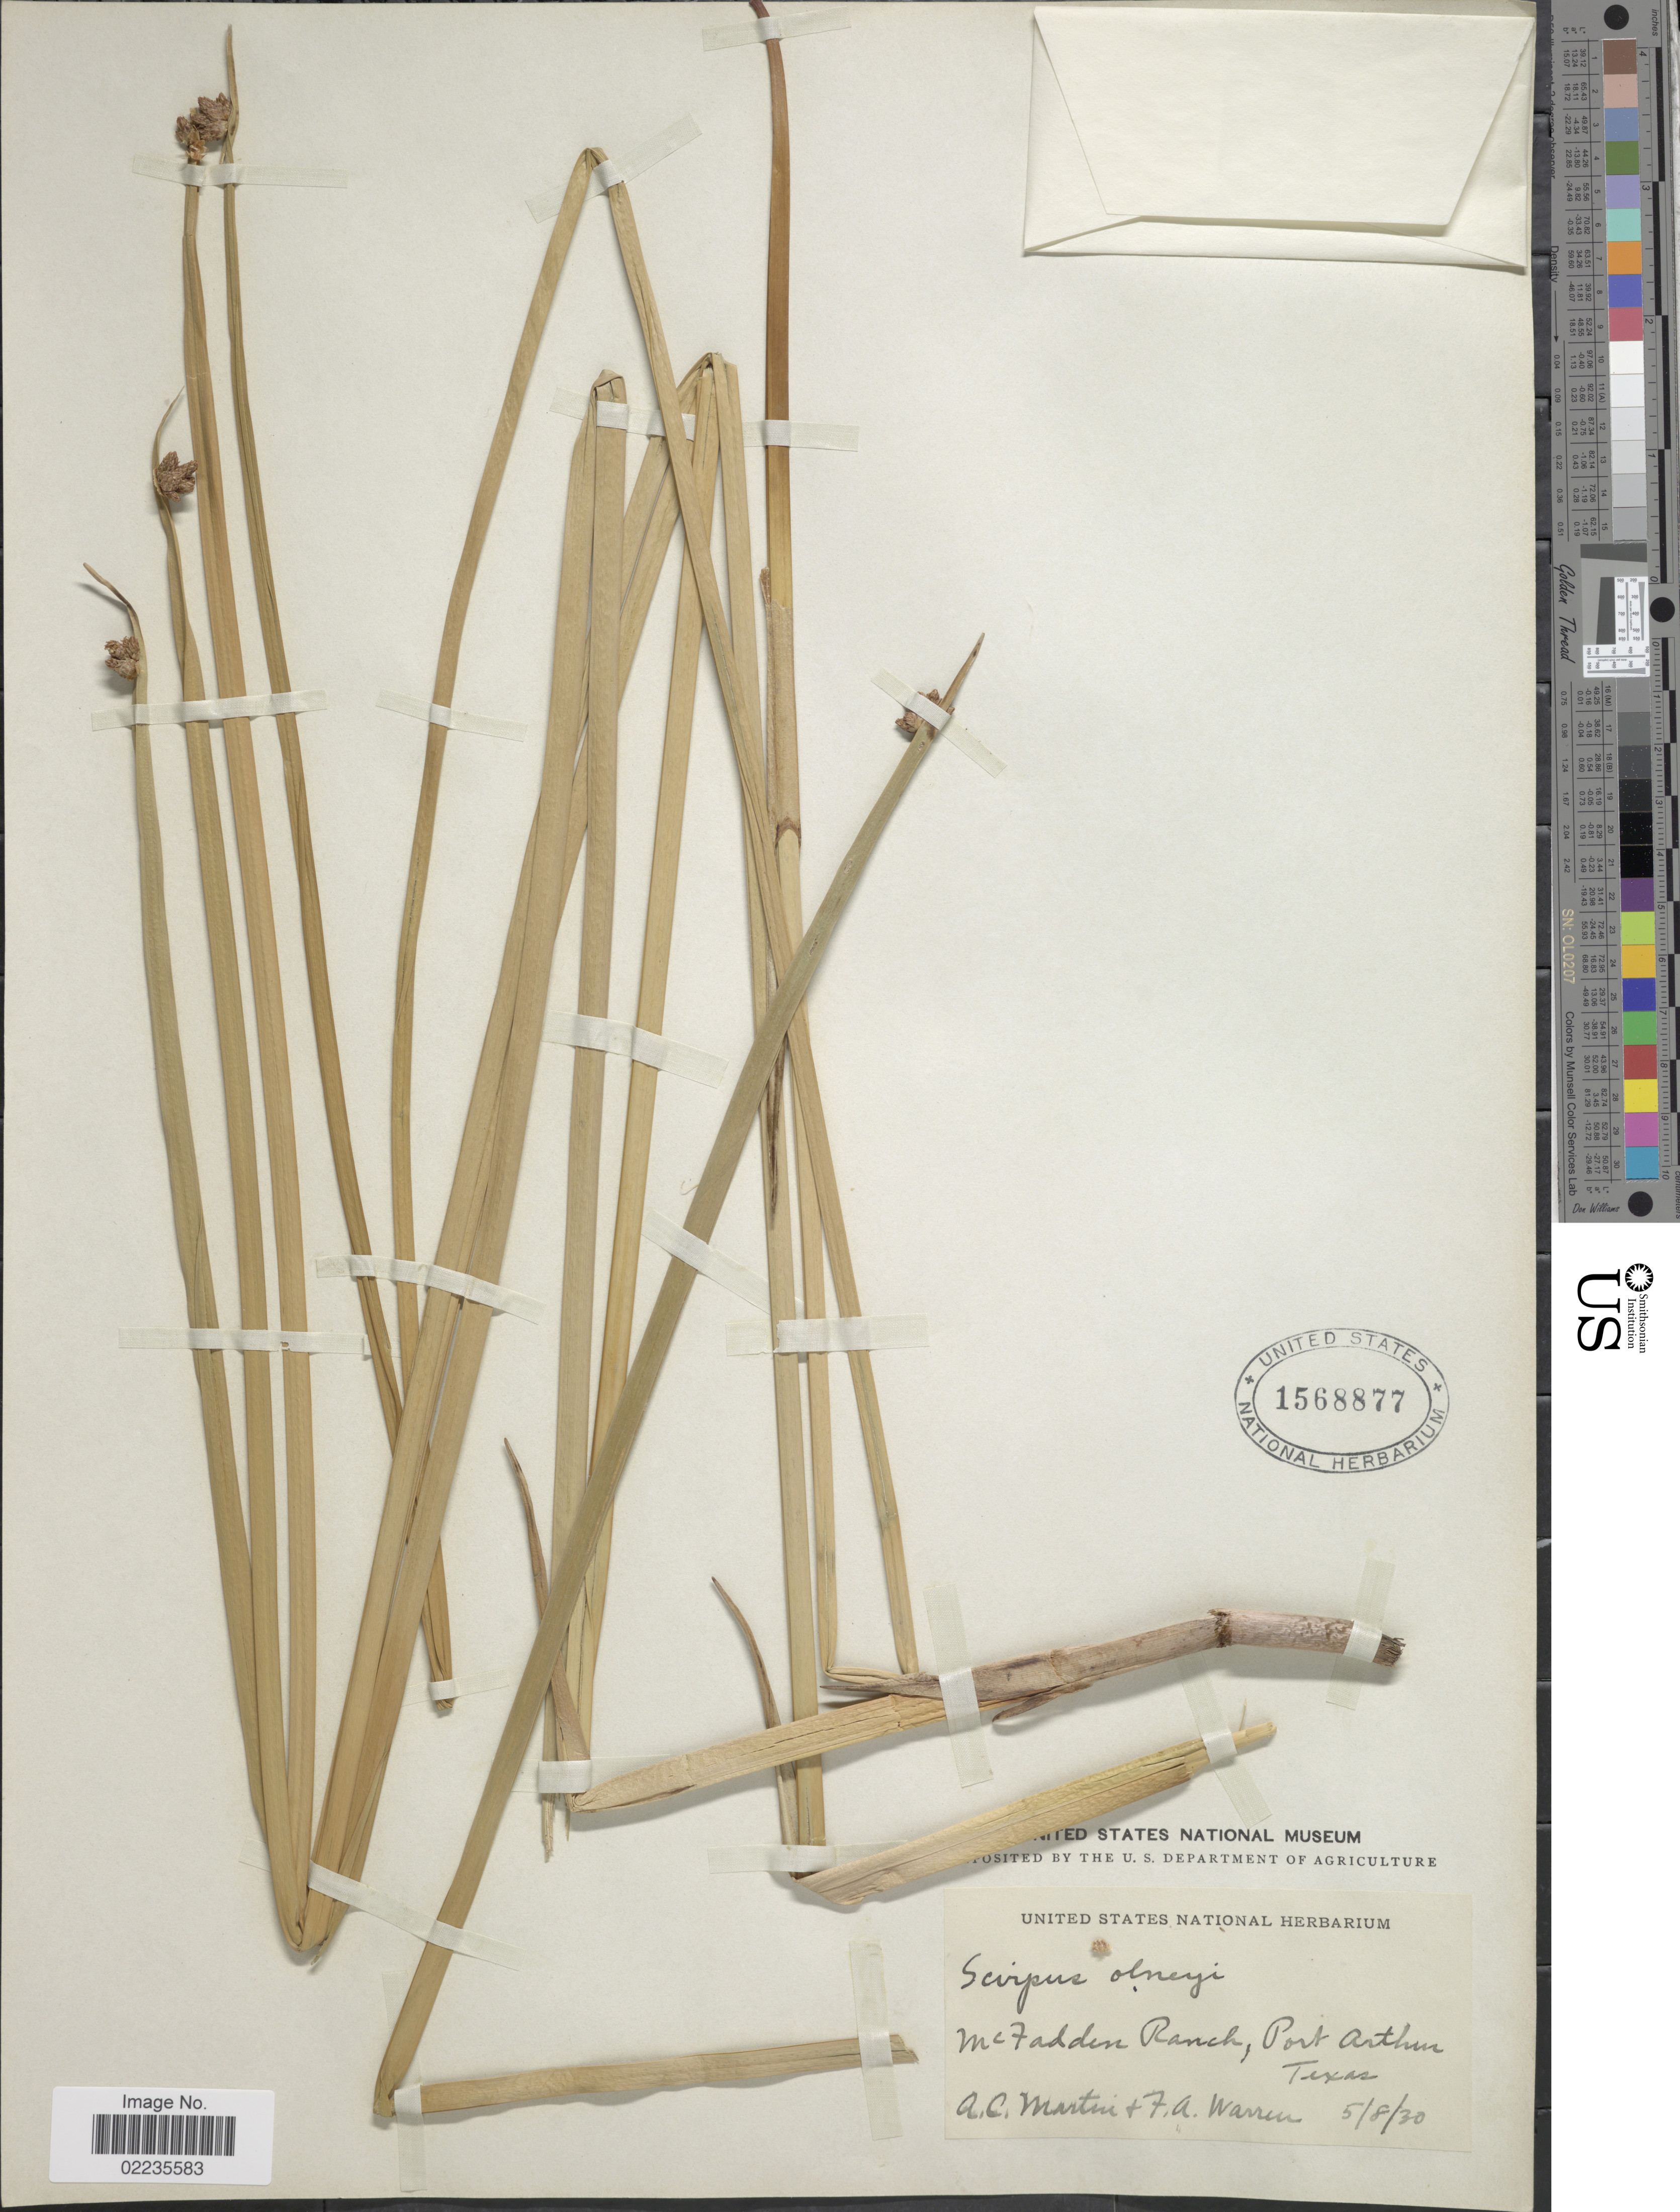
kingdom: Plantae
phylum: Tracheophyta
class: Liliopsida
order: Poales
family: Cyperaceae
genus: Schoenoplectus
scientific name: Schoenoplectus americanus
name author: (Pers.) Volkart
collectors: A. C. Martin & F. Warren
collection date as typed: Transcribed d/m/y: 8/5/30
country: United States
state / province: Texas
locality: McFadden Ranch, Port Arthun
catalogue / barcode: US 1568877